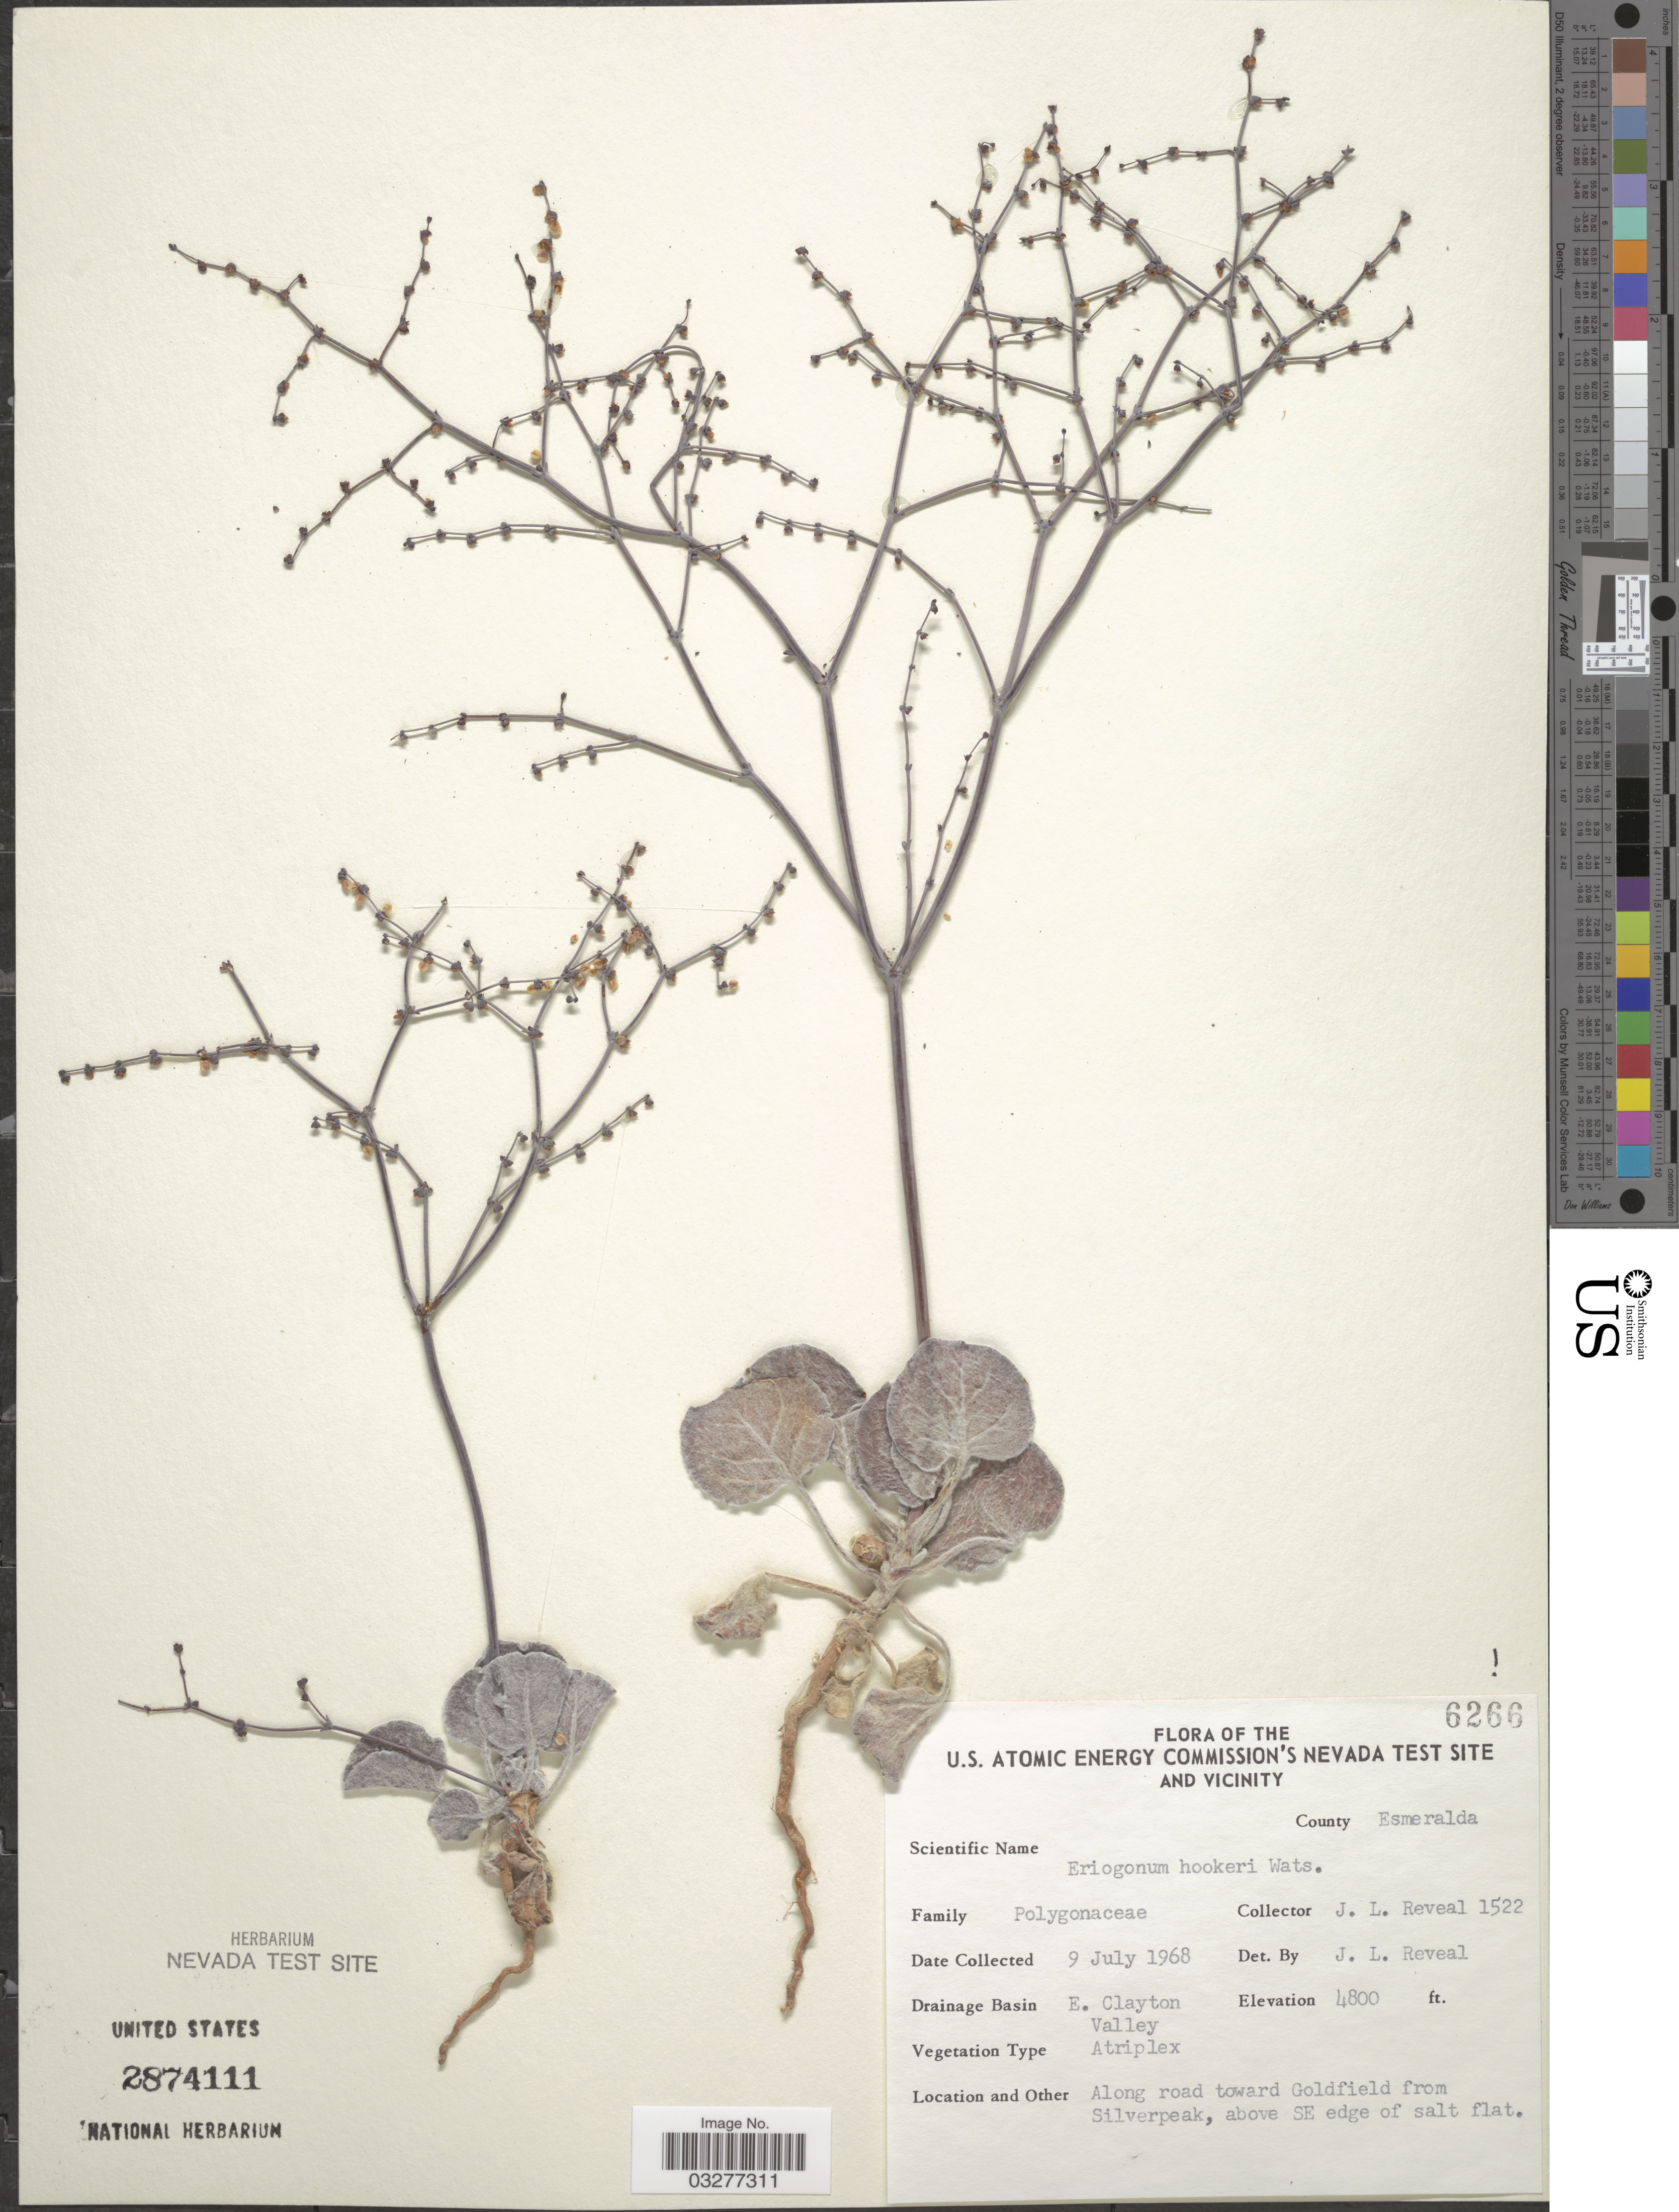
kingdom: Plantae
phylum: Tracheophyta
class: Magnoliopsida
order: Caryophyllales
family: Polygonaceae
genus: Eriogonum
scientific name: Eriogonum hookeri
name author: S. Watson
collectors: J. L. Reveal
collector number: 1522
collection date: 1968-07-09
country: United States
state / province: Nevada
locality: U. S. Atomic Energy Commission's Nevada Test Site and Vicinity. County Esmeralda. Drainage Basin E. Clayton Valley. Along road toward Goldfield from Silverpeak, above SE edge of salt flat.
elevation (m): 1463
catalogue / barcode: US 2874111